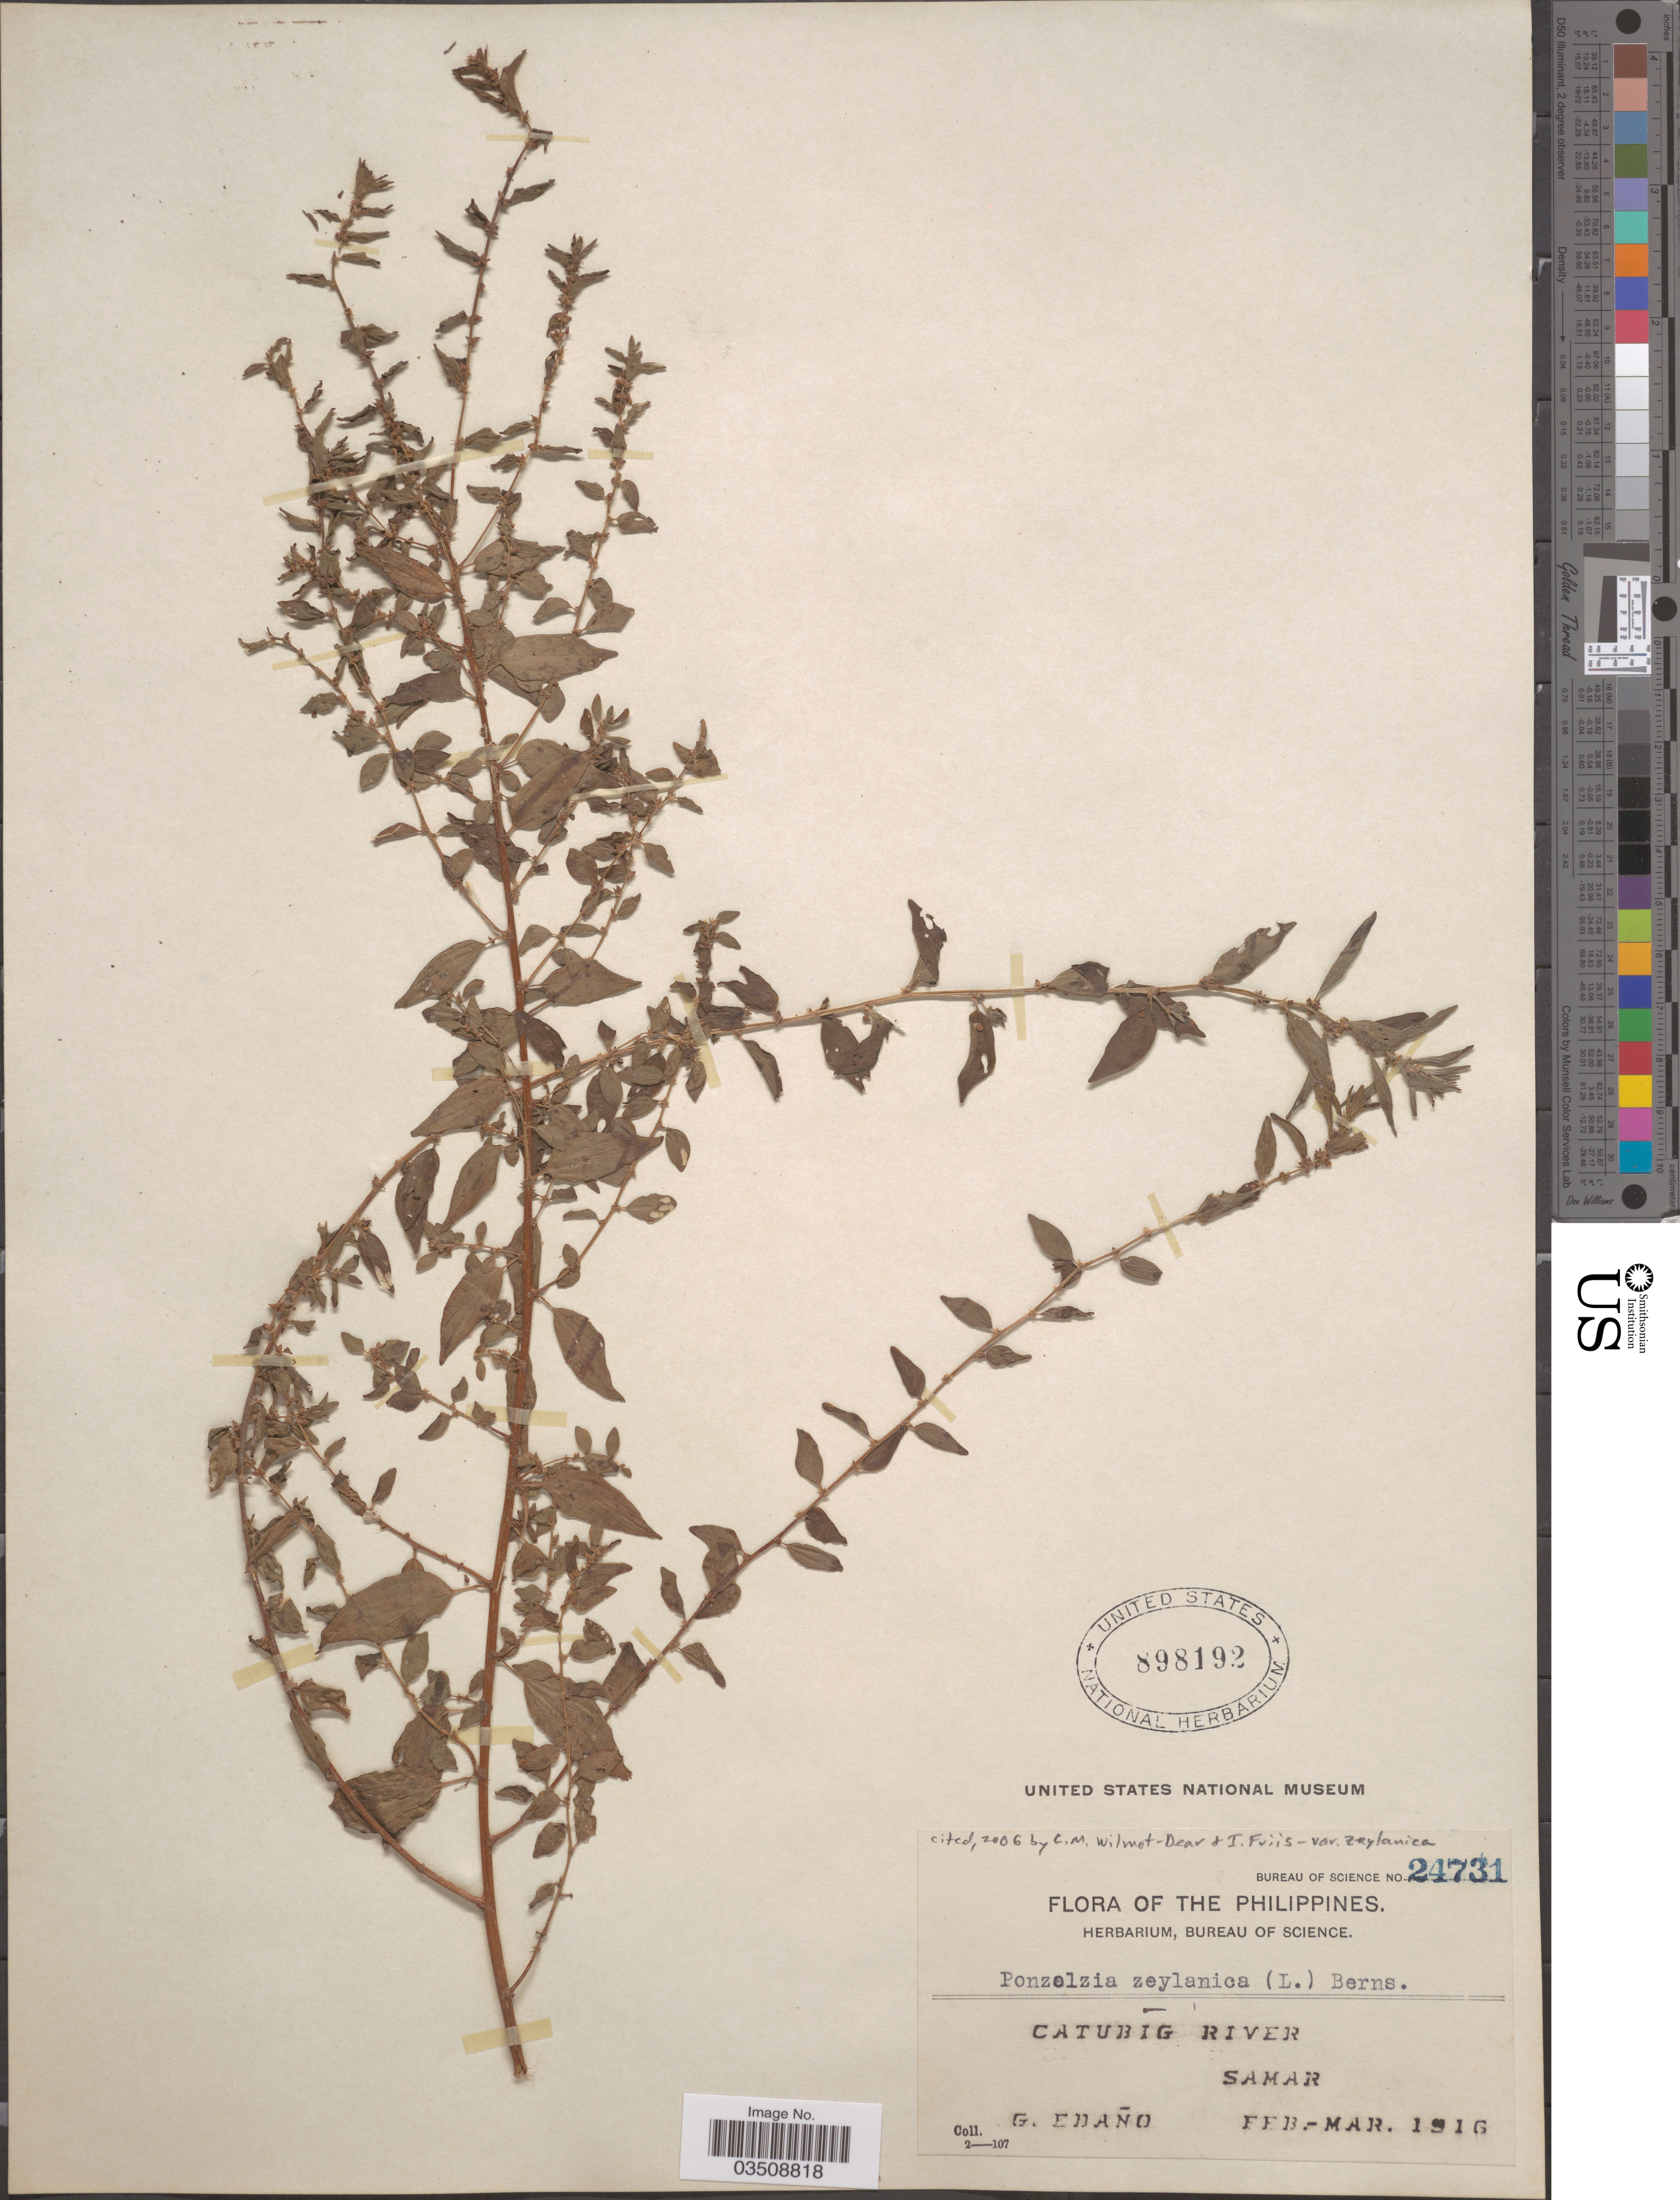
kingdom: Plantae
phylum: Tracheophyta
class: Magnoliopsida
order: Rosales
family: Urticaceae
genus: Pouzolzia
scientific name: Pouzolzia zeylanica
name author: (L.) Benn.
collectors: G. Edaño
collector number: Bureau of Science 24731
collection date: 1916-02/1916-03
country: Philippines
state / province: Eastern Visayas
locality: Catubig River, Samar.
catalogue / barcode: US 898192